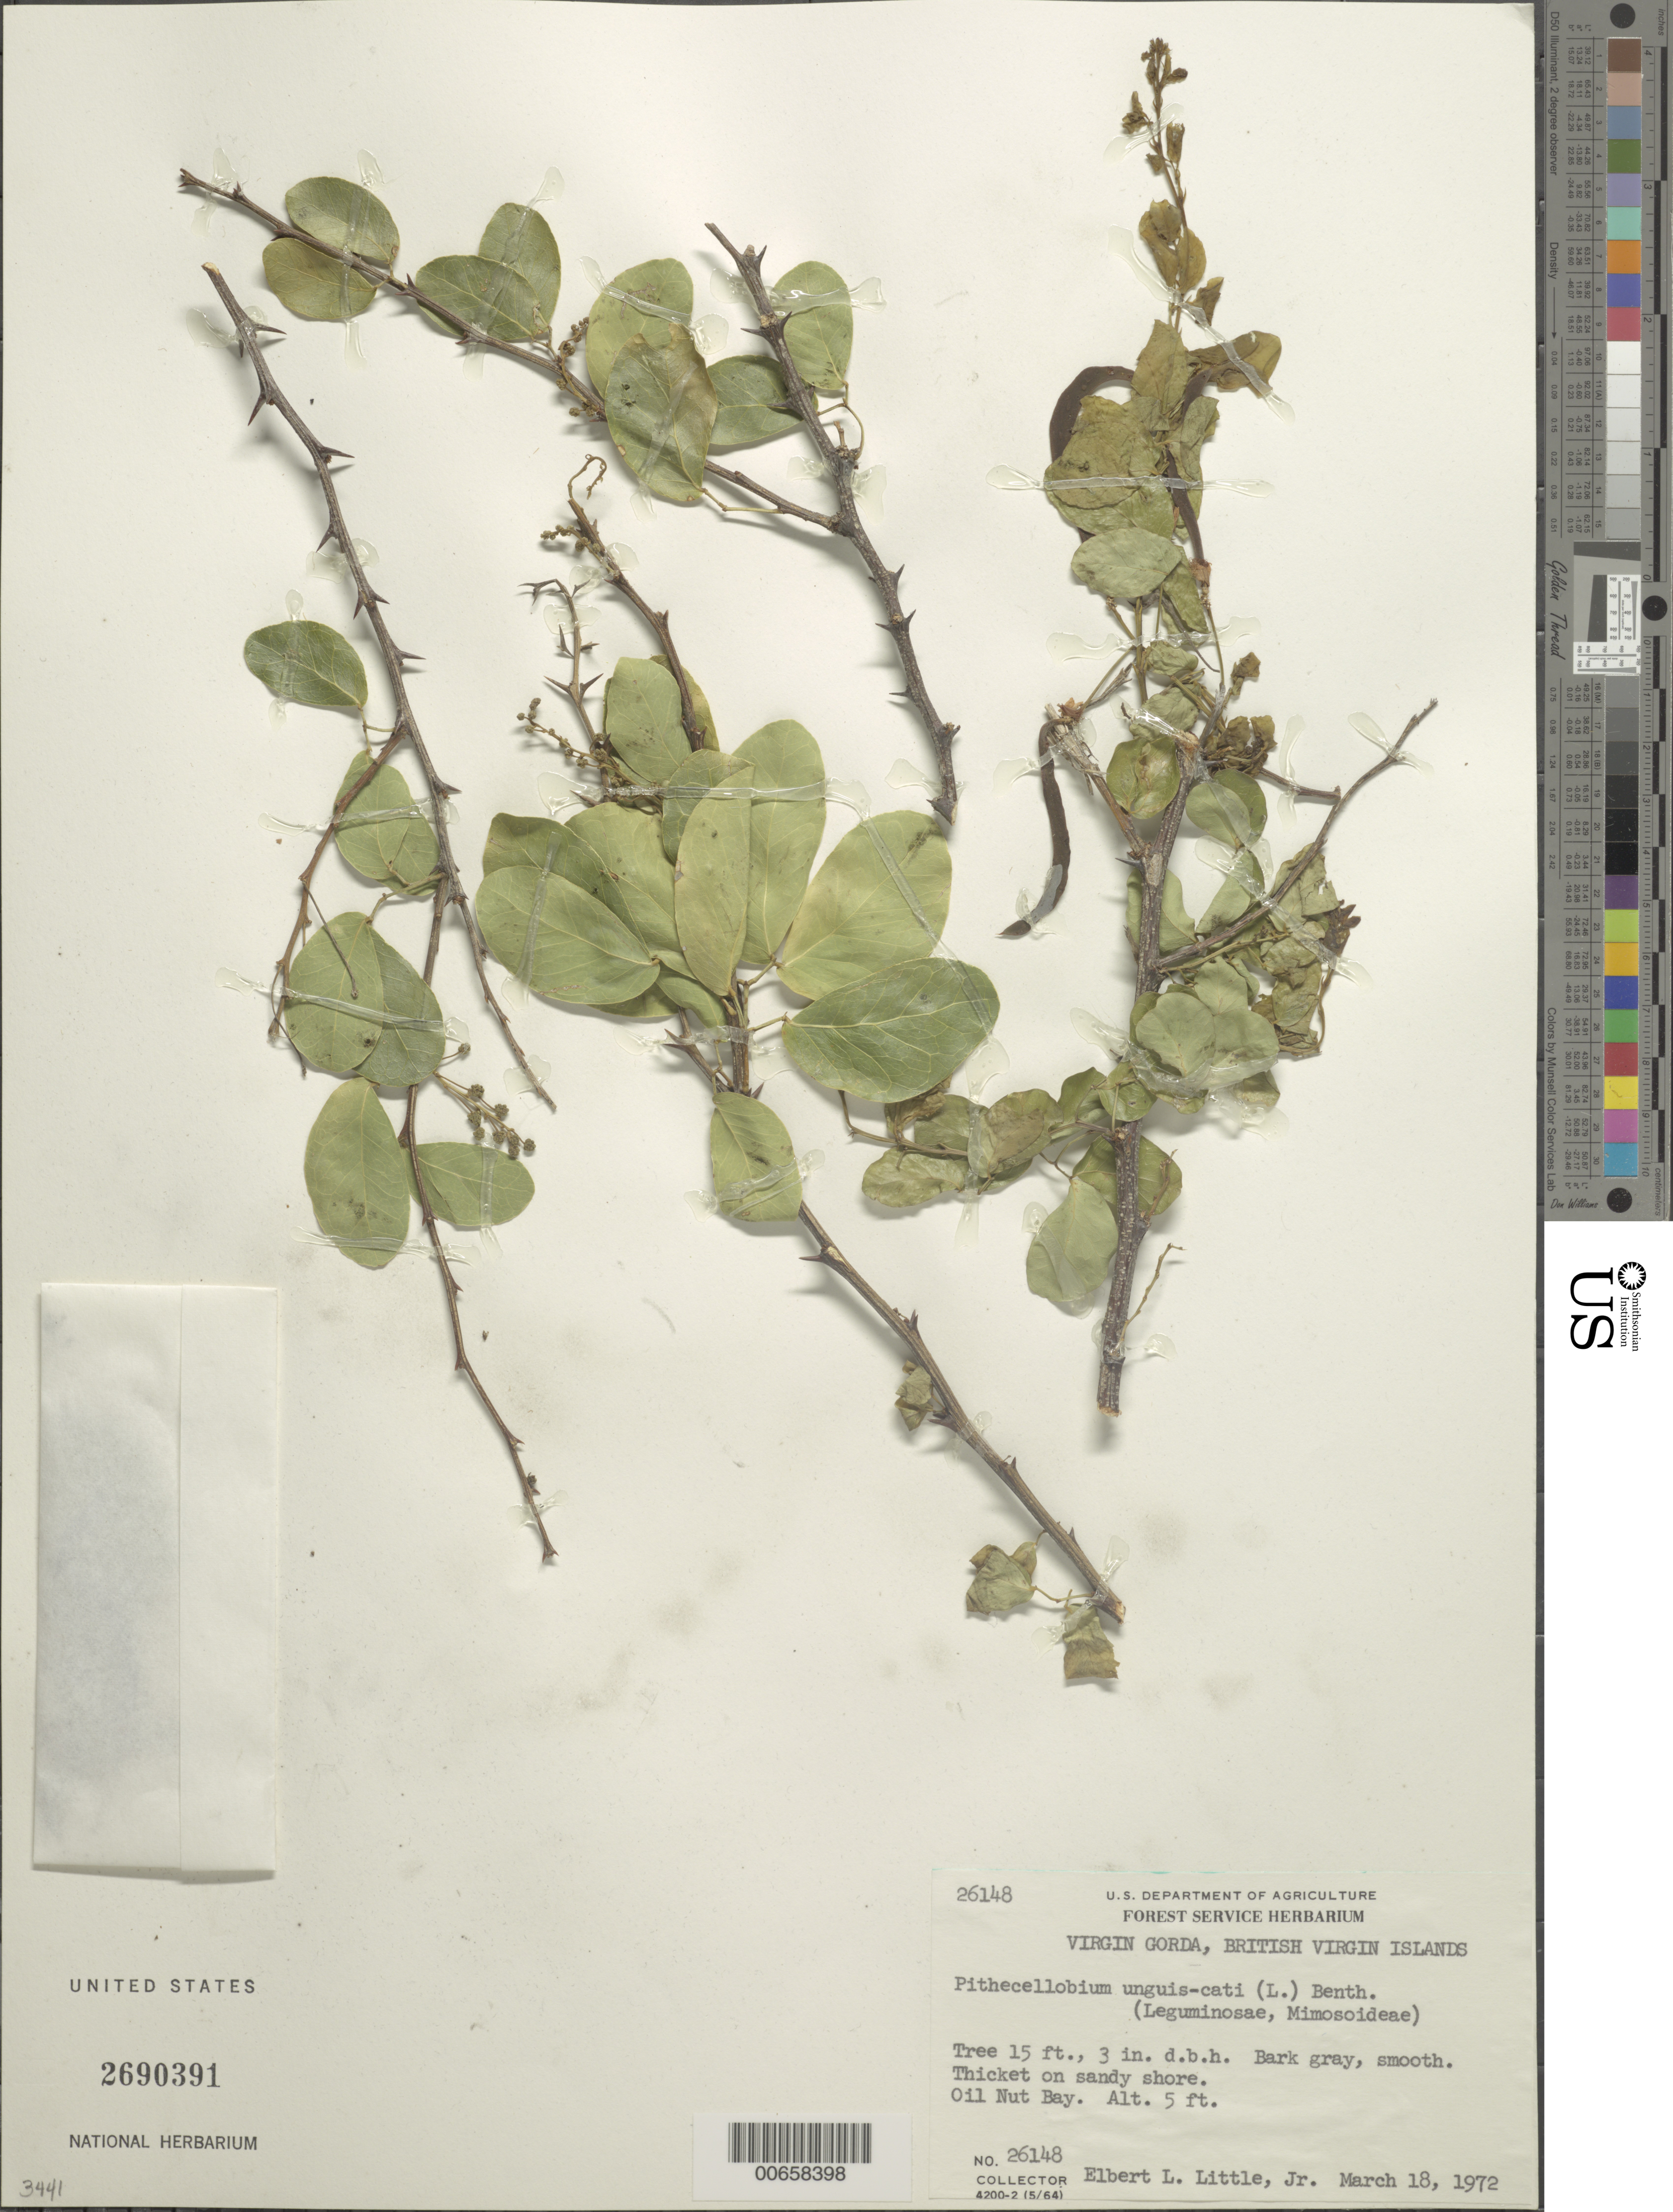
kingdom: Plantae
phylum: Tracheophyta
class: Magnoliopsida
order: Fabales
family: Fabaceae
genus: Pithecellobium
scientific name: Pithecellobium unguis-cati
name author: (L.) Benth.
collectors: E. L. Little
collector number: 26148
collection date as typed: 18 Mar 1972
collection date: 1972-03-18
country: British Virgin Islands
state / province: Virgin Gorda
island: Virgin Gorda Island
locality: Oil Nut Bay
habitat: Thicket on sandy shore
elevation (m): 2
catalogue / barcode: US 2690391